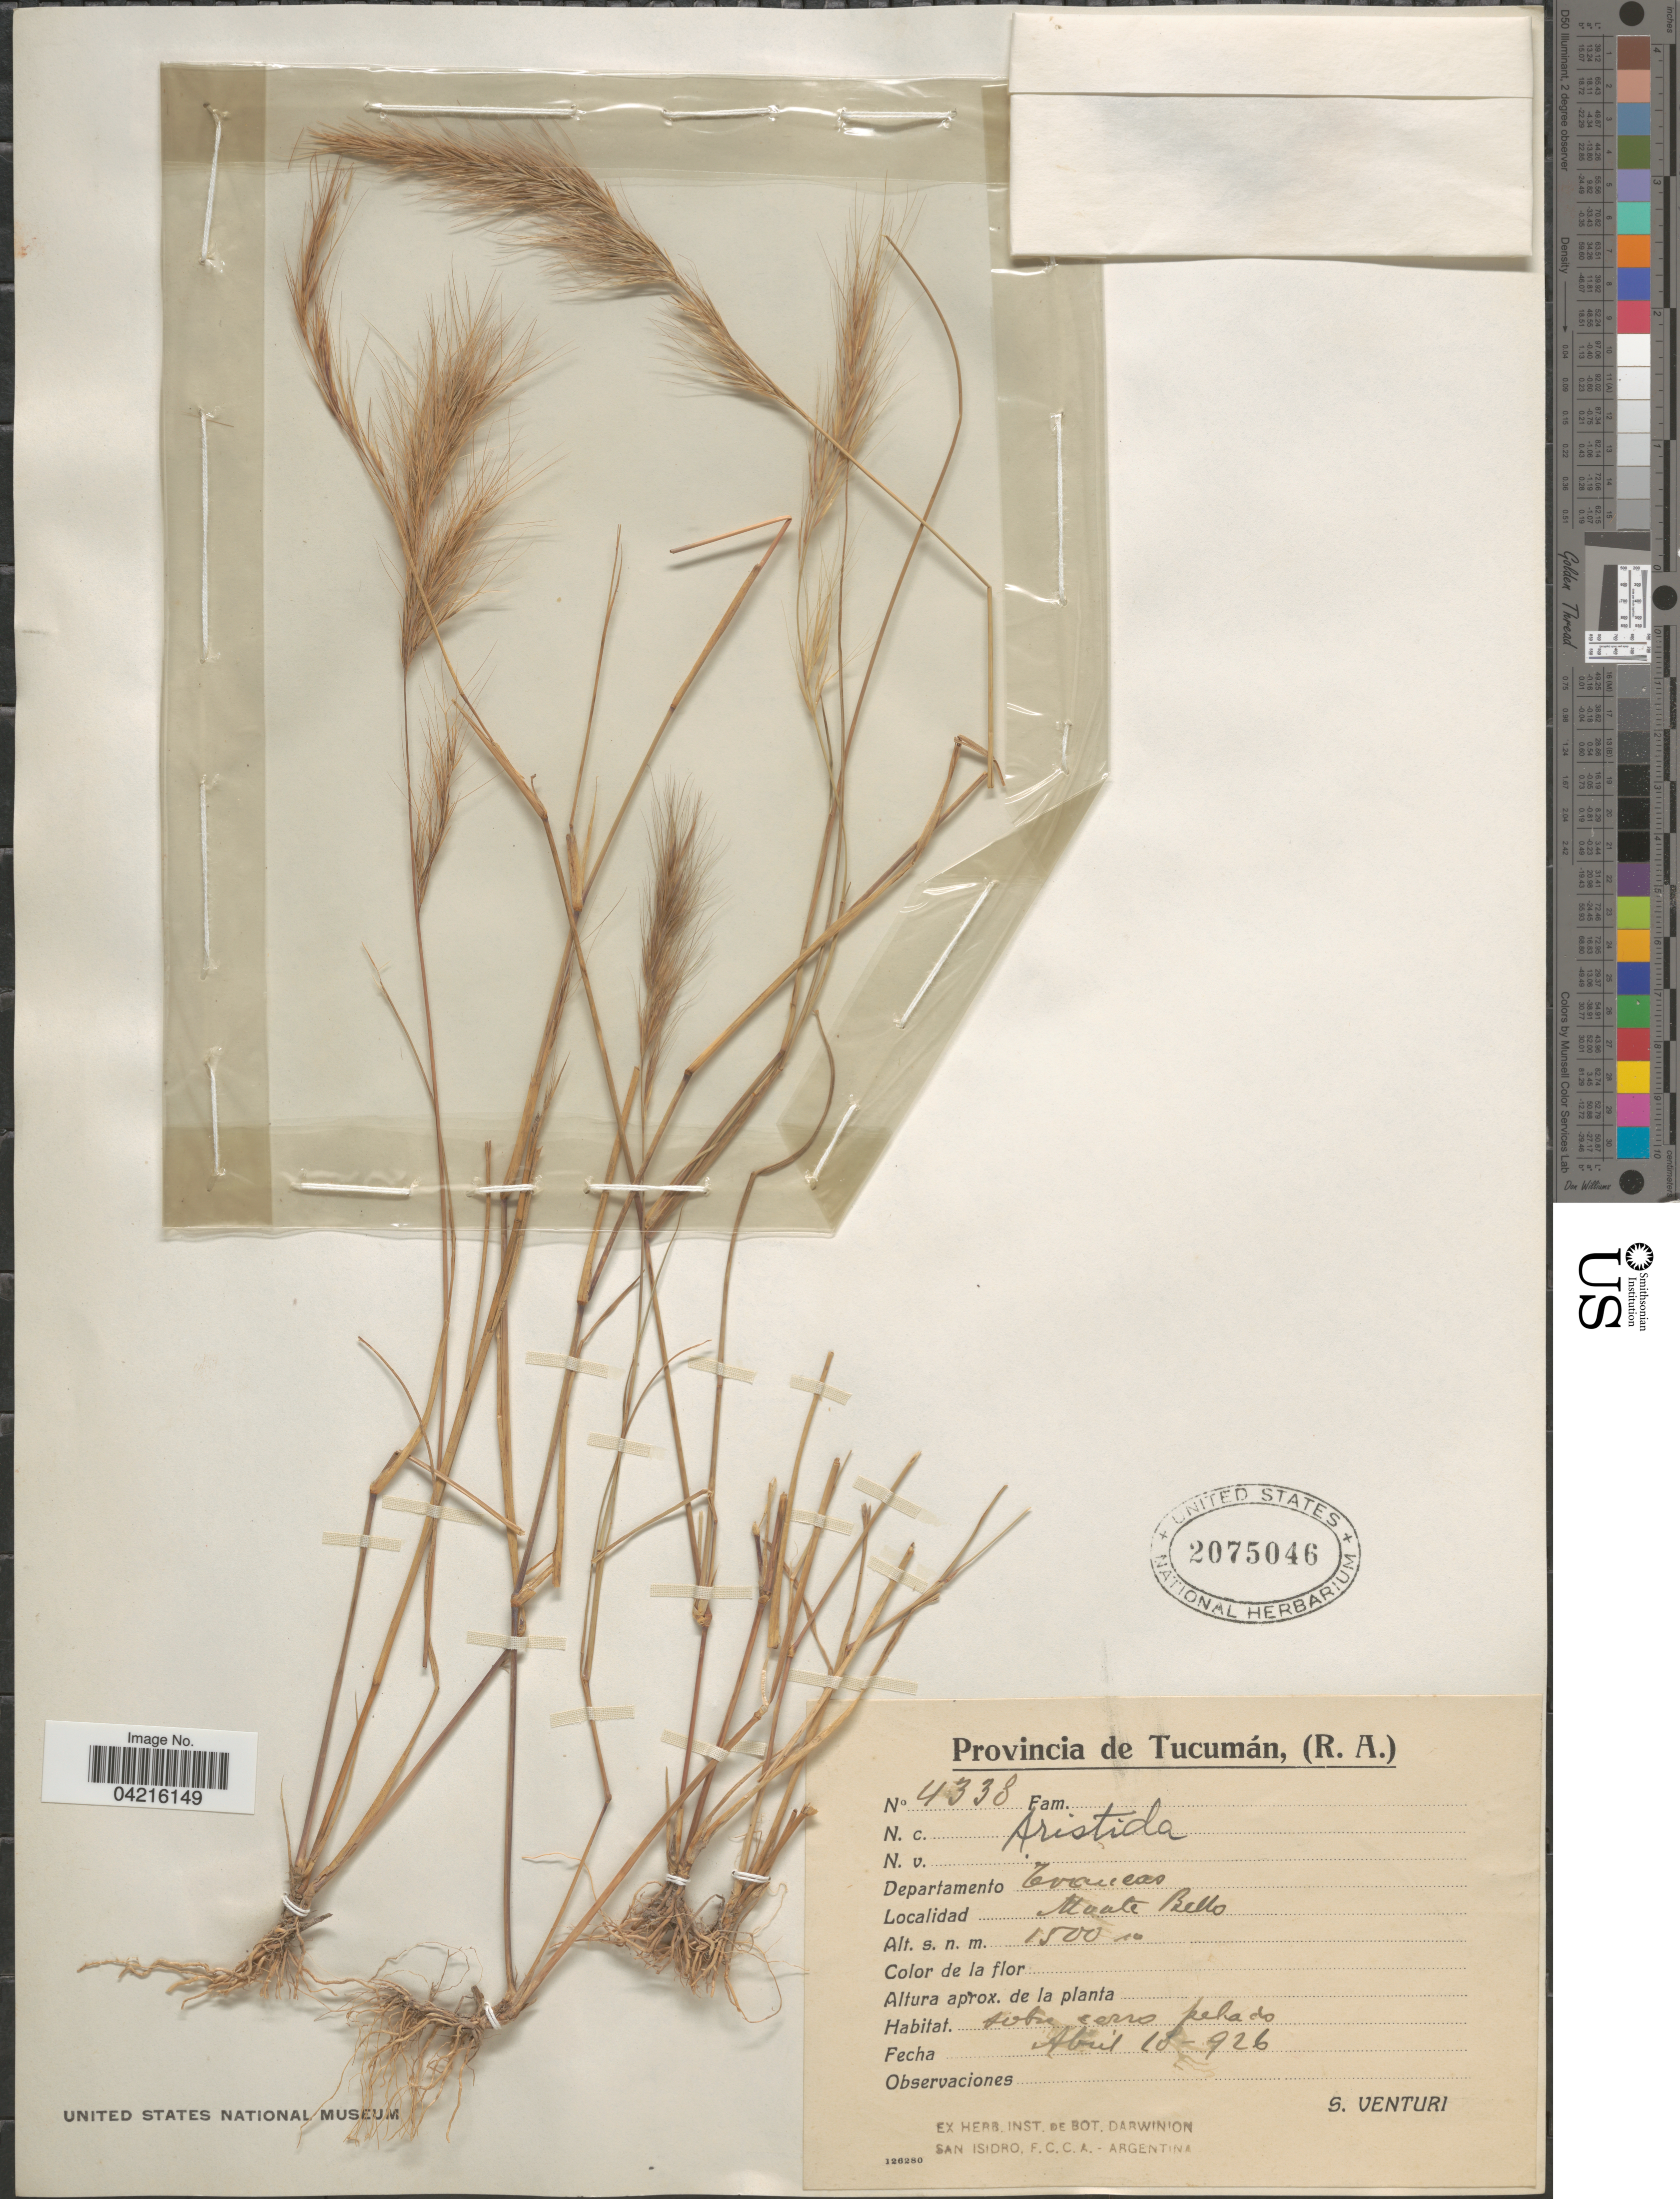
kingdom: Plantae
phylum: Tracheophyta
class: Liliopsida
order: Poales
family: Poaceae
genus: Aristida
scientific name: Aristida sp.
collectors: S. Venturi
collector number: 4338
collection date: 1926-04-10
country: Argentina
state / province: Tucuman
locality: Departamento Trancas. Monte Bello.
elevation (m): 1500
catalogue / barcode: US 2075046